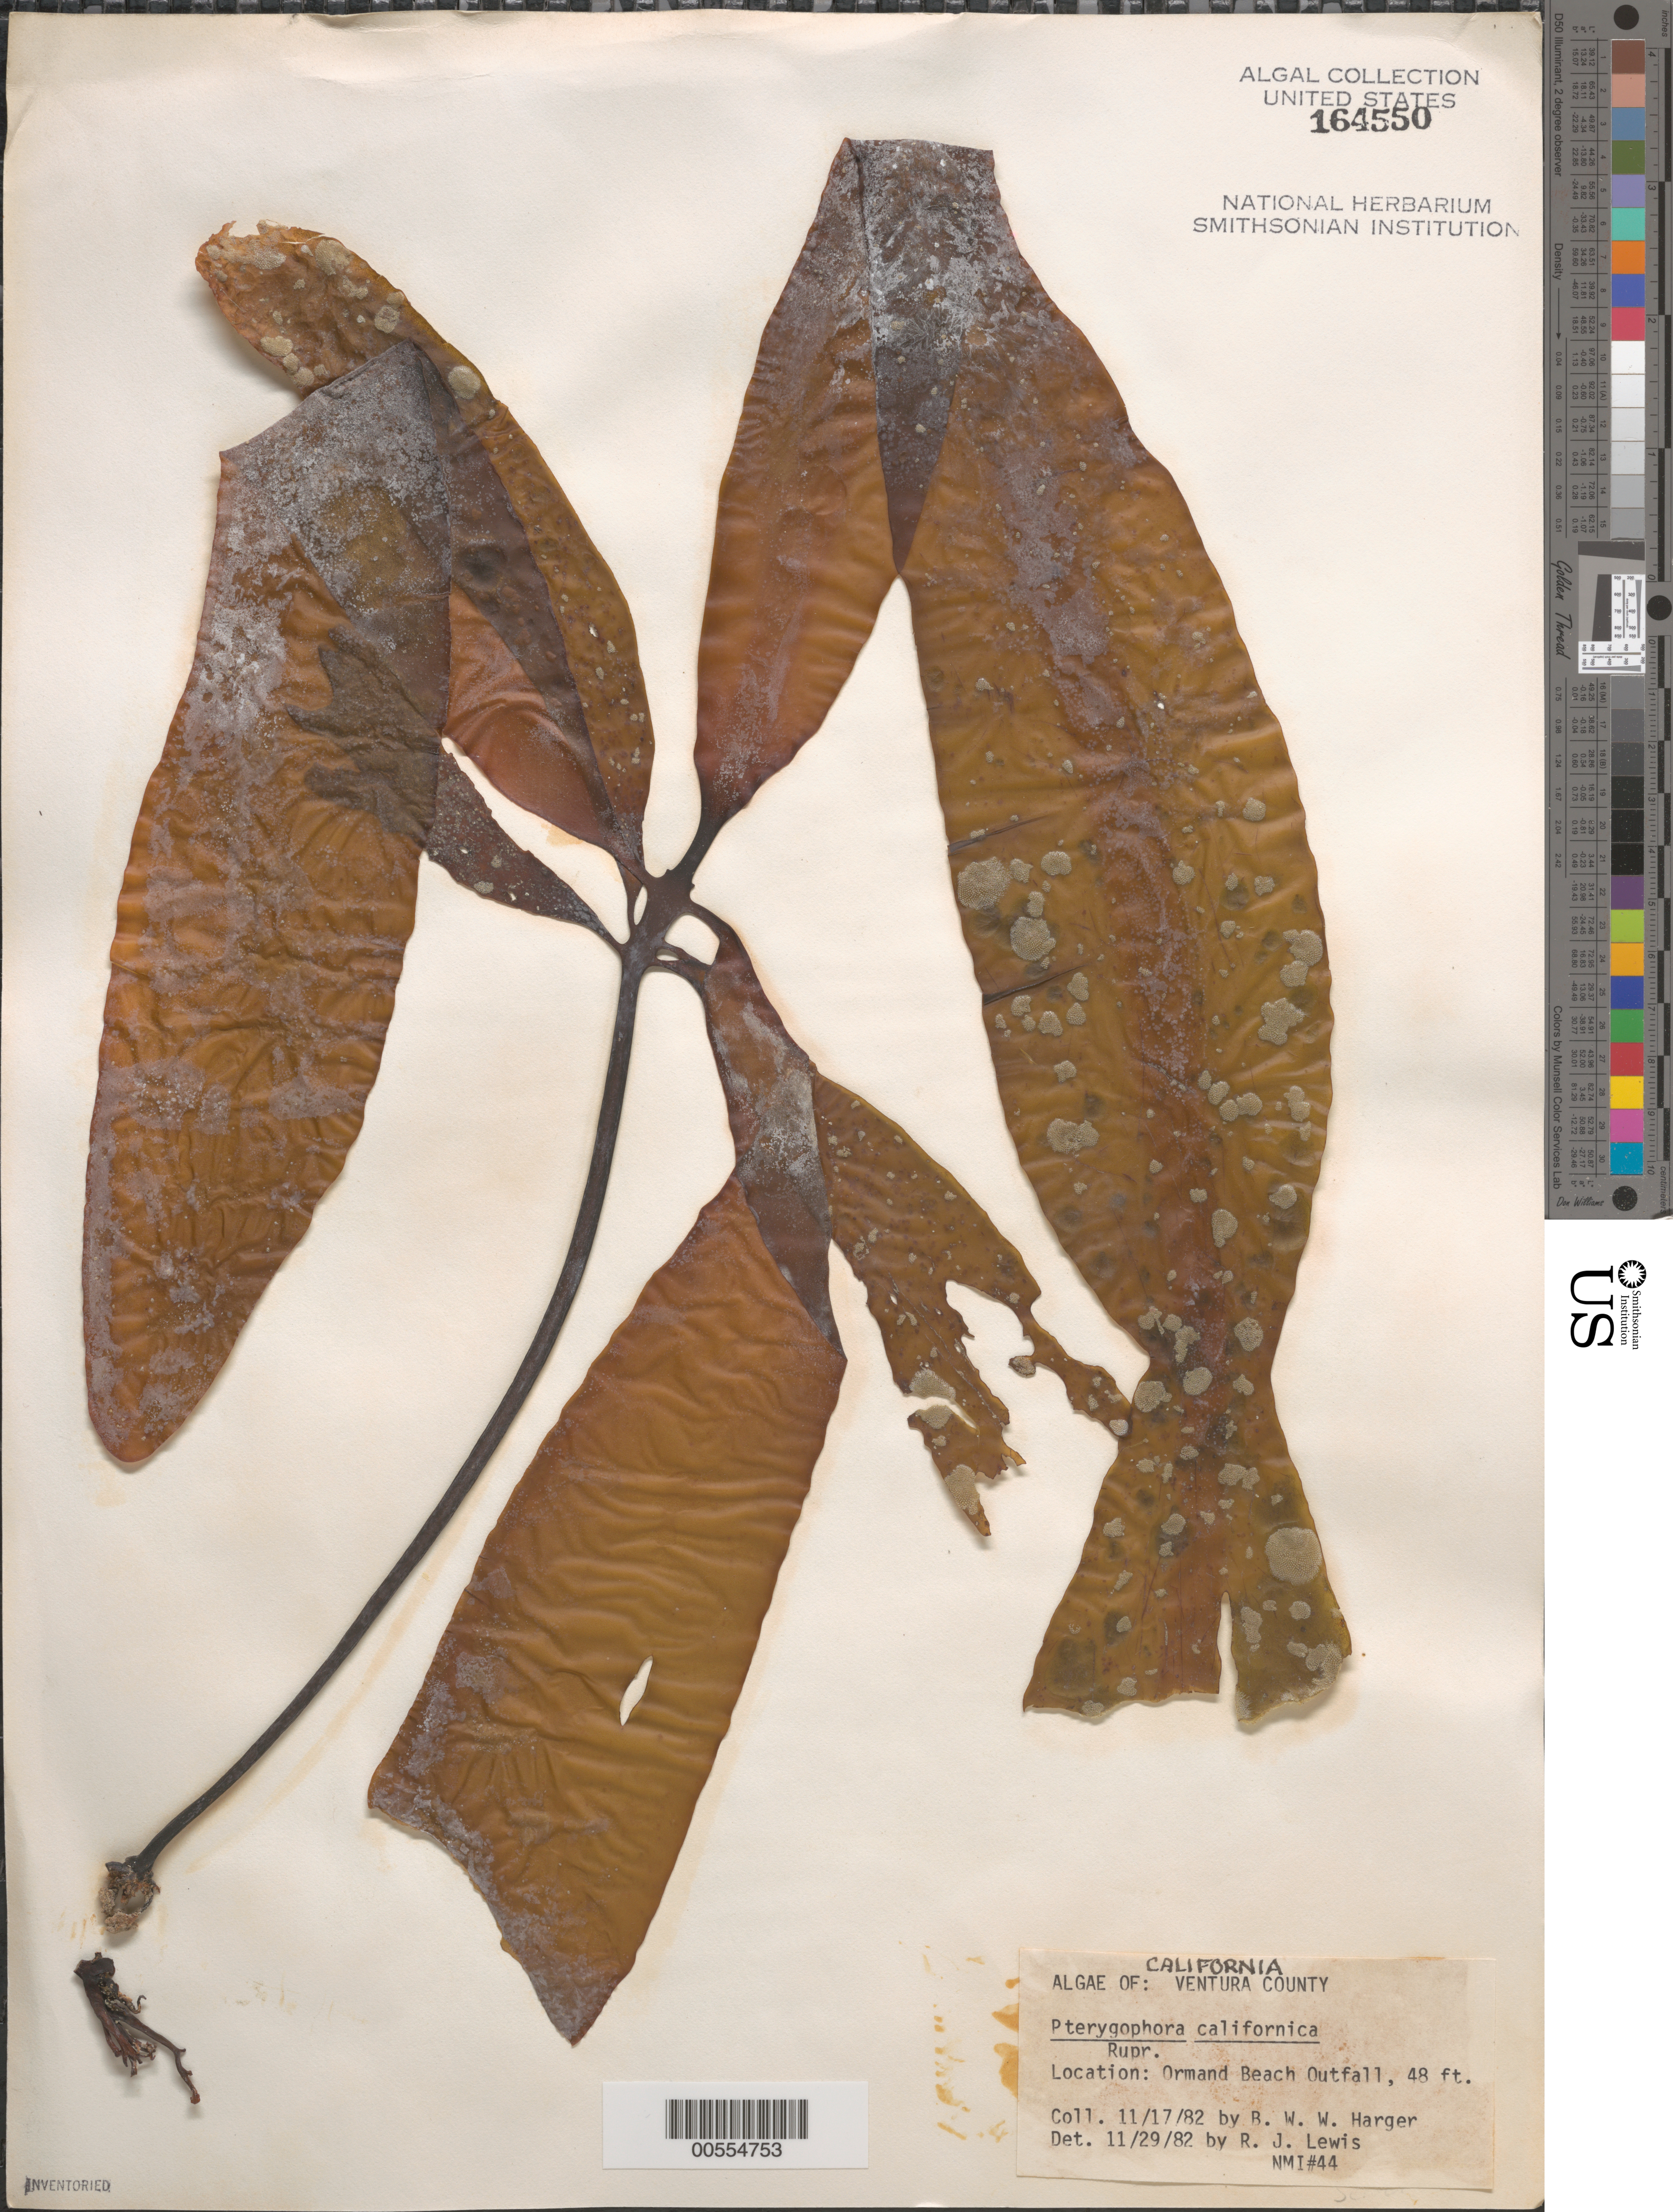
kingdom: Chromista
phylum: Ochrophyta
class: Phaeophyceae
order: Laminariales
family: Alariaceae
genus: Pterygophora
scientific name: Pterygophora californica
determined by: Lewis, R. J.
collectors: B. W. Harger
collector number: NMI 44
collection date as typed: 17 Nov 1982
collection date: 1982-11-17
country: United States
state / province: California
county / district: Ventura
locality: Ormand Beach outfall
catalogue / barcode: US 164550